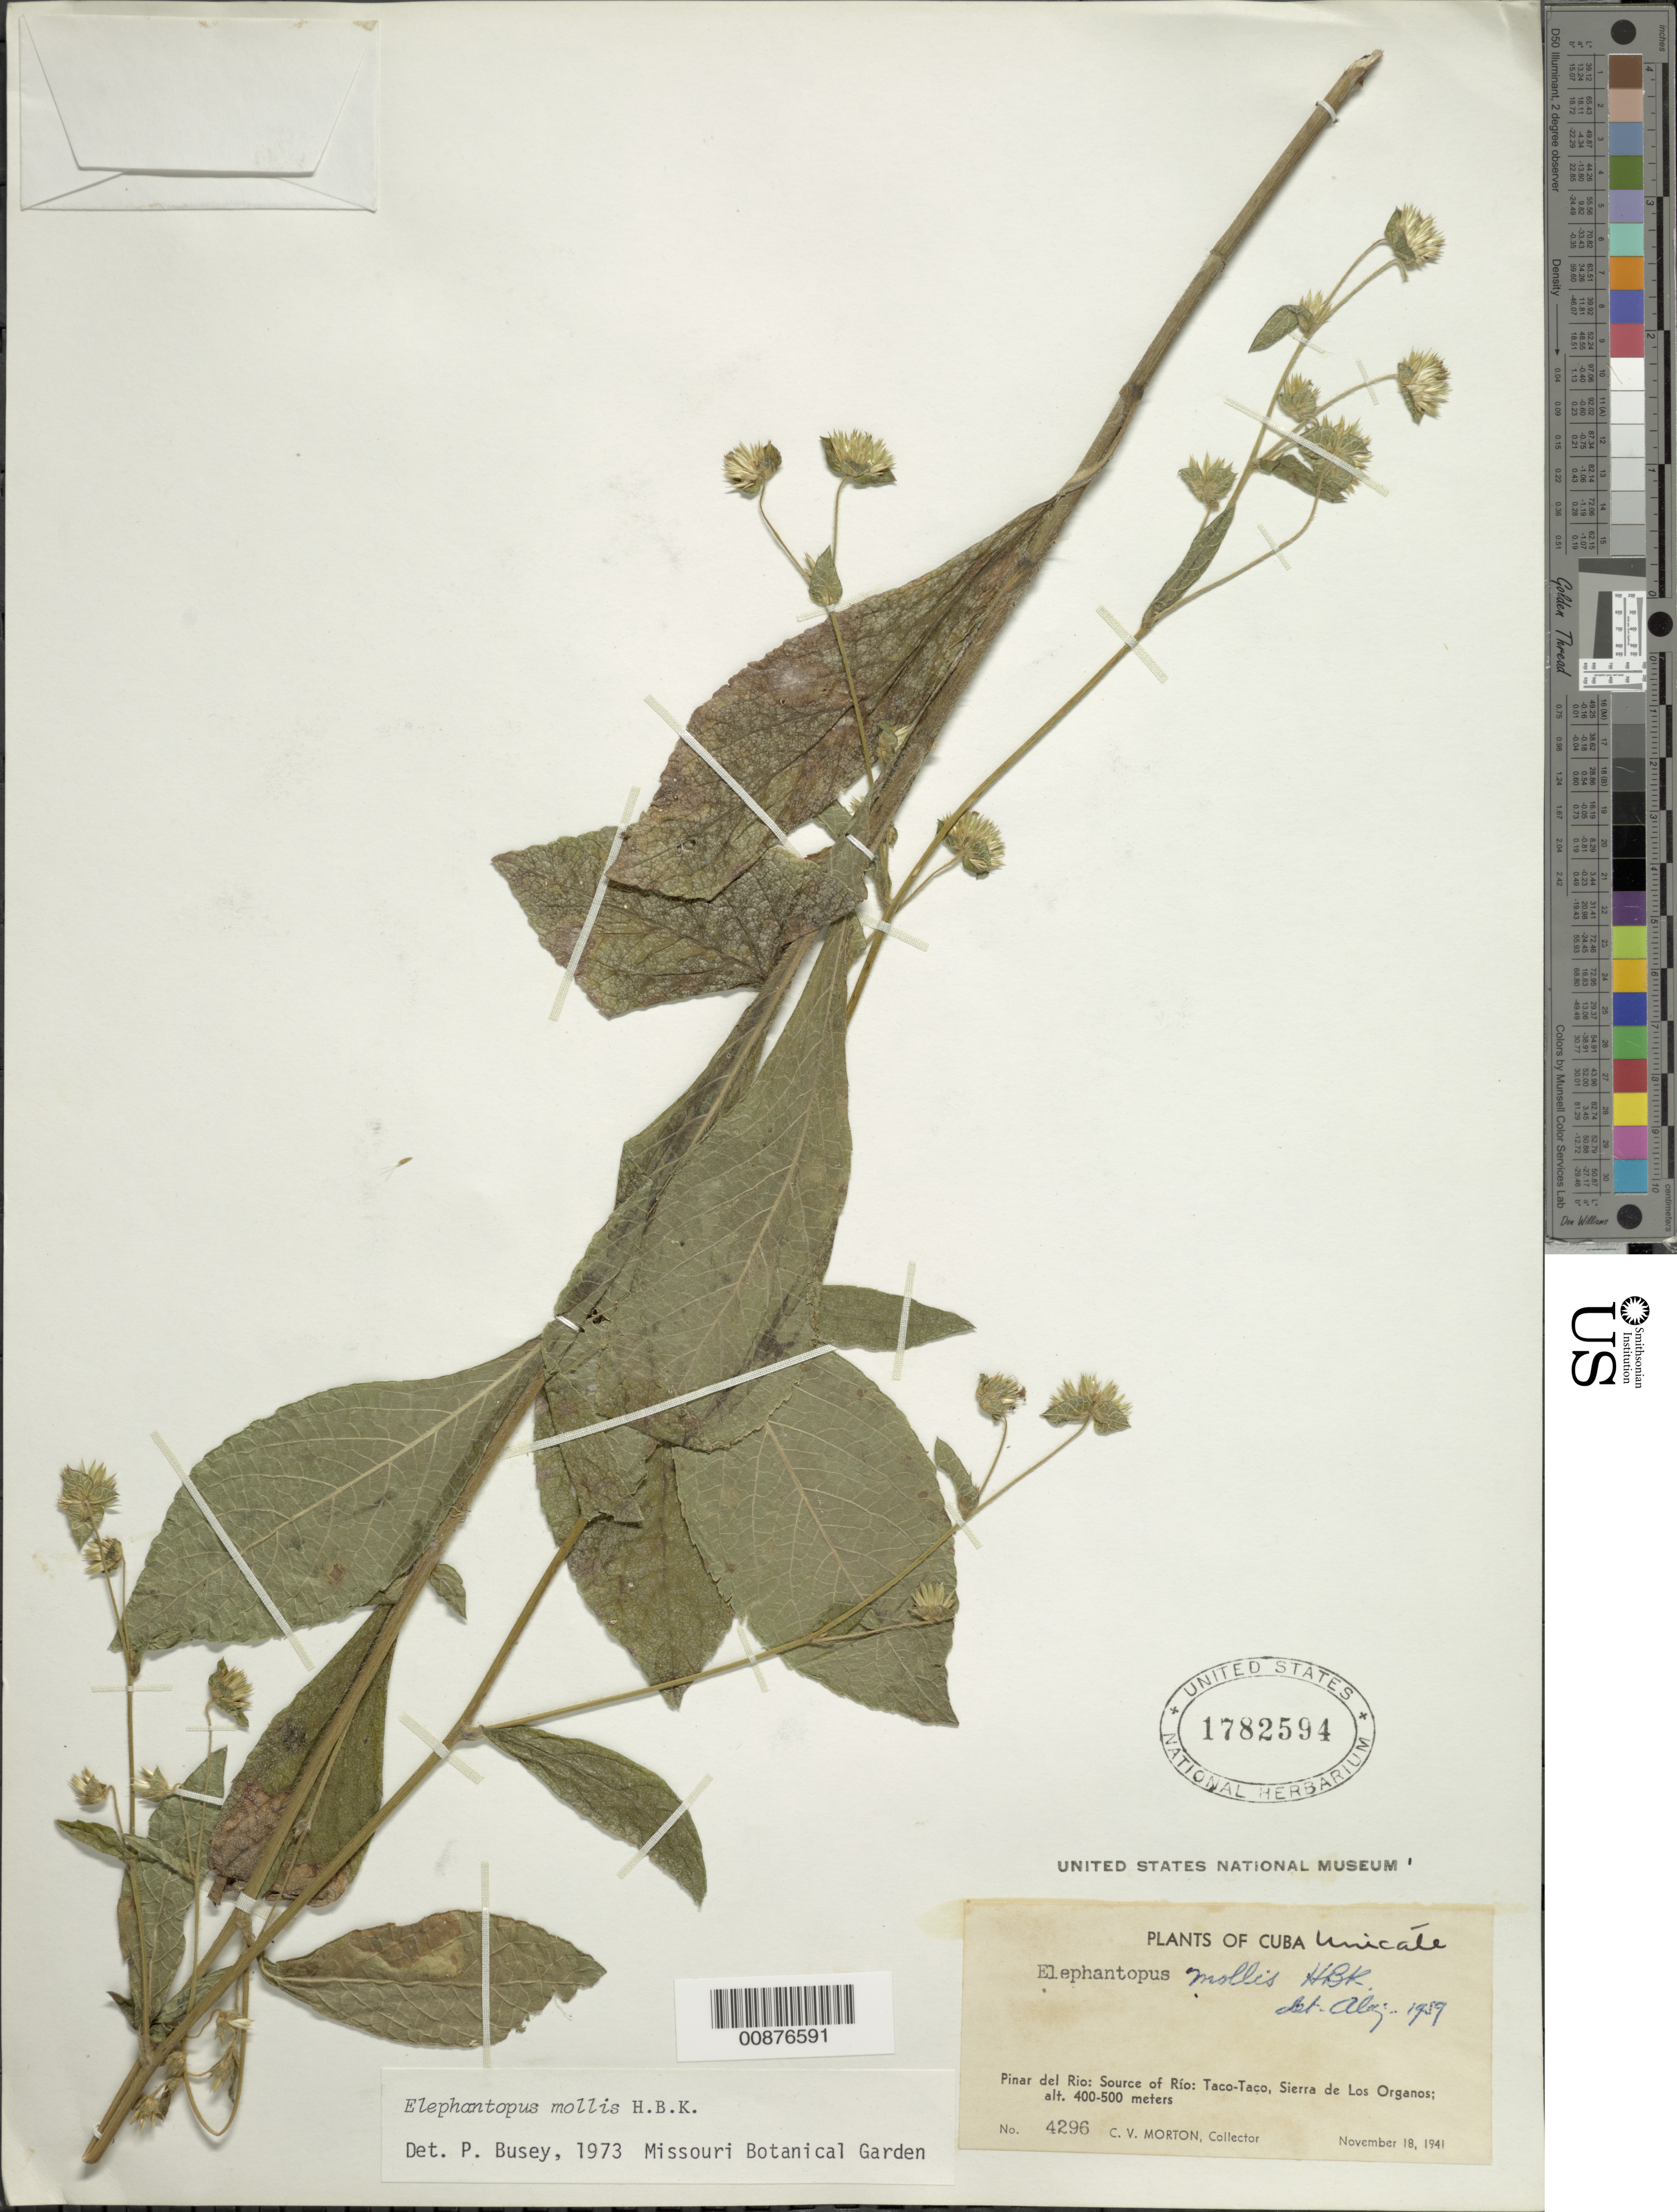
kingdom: Plantae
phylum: Tracheophyta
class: Magnoliopsida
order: Asterales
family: Asteraceae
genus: Elephantopus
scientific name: Elephantopus mollis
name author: Kunth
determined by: Liogier, Alain H.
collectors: C. V. Morton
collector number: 4296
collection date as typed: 18 Nov 1941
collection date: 1941-11-18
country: Cuba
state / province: Pinar del Río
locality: Source of Rio: Taco-Taco, Sierra de Los Organos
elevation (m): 400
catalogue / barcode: US 1782594